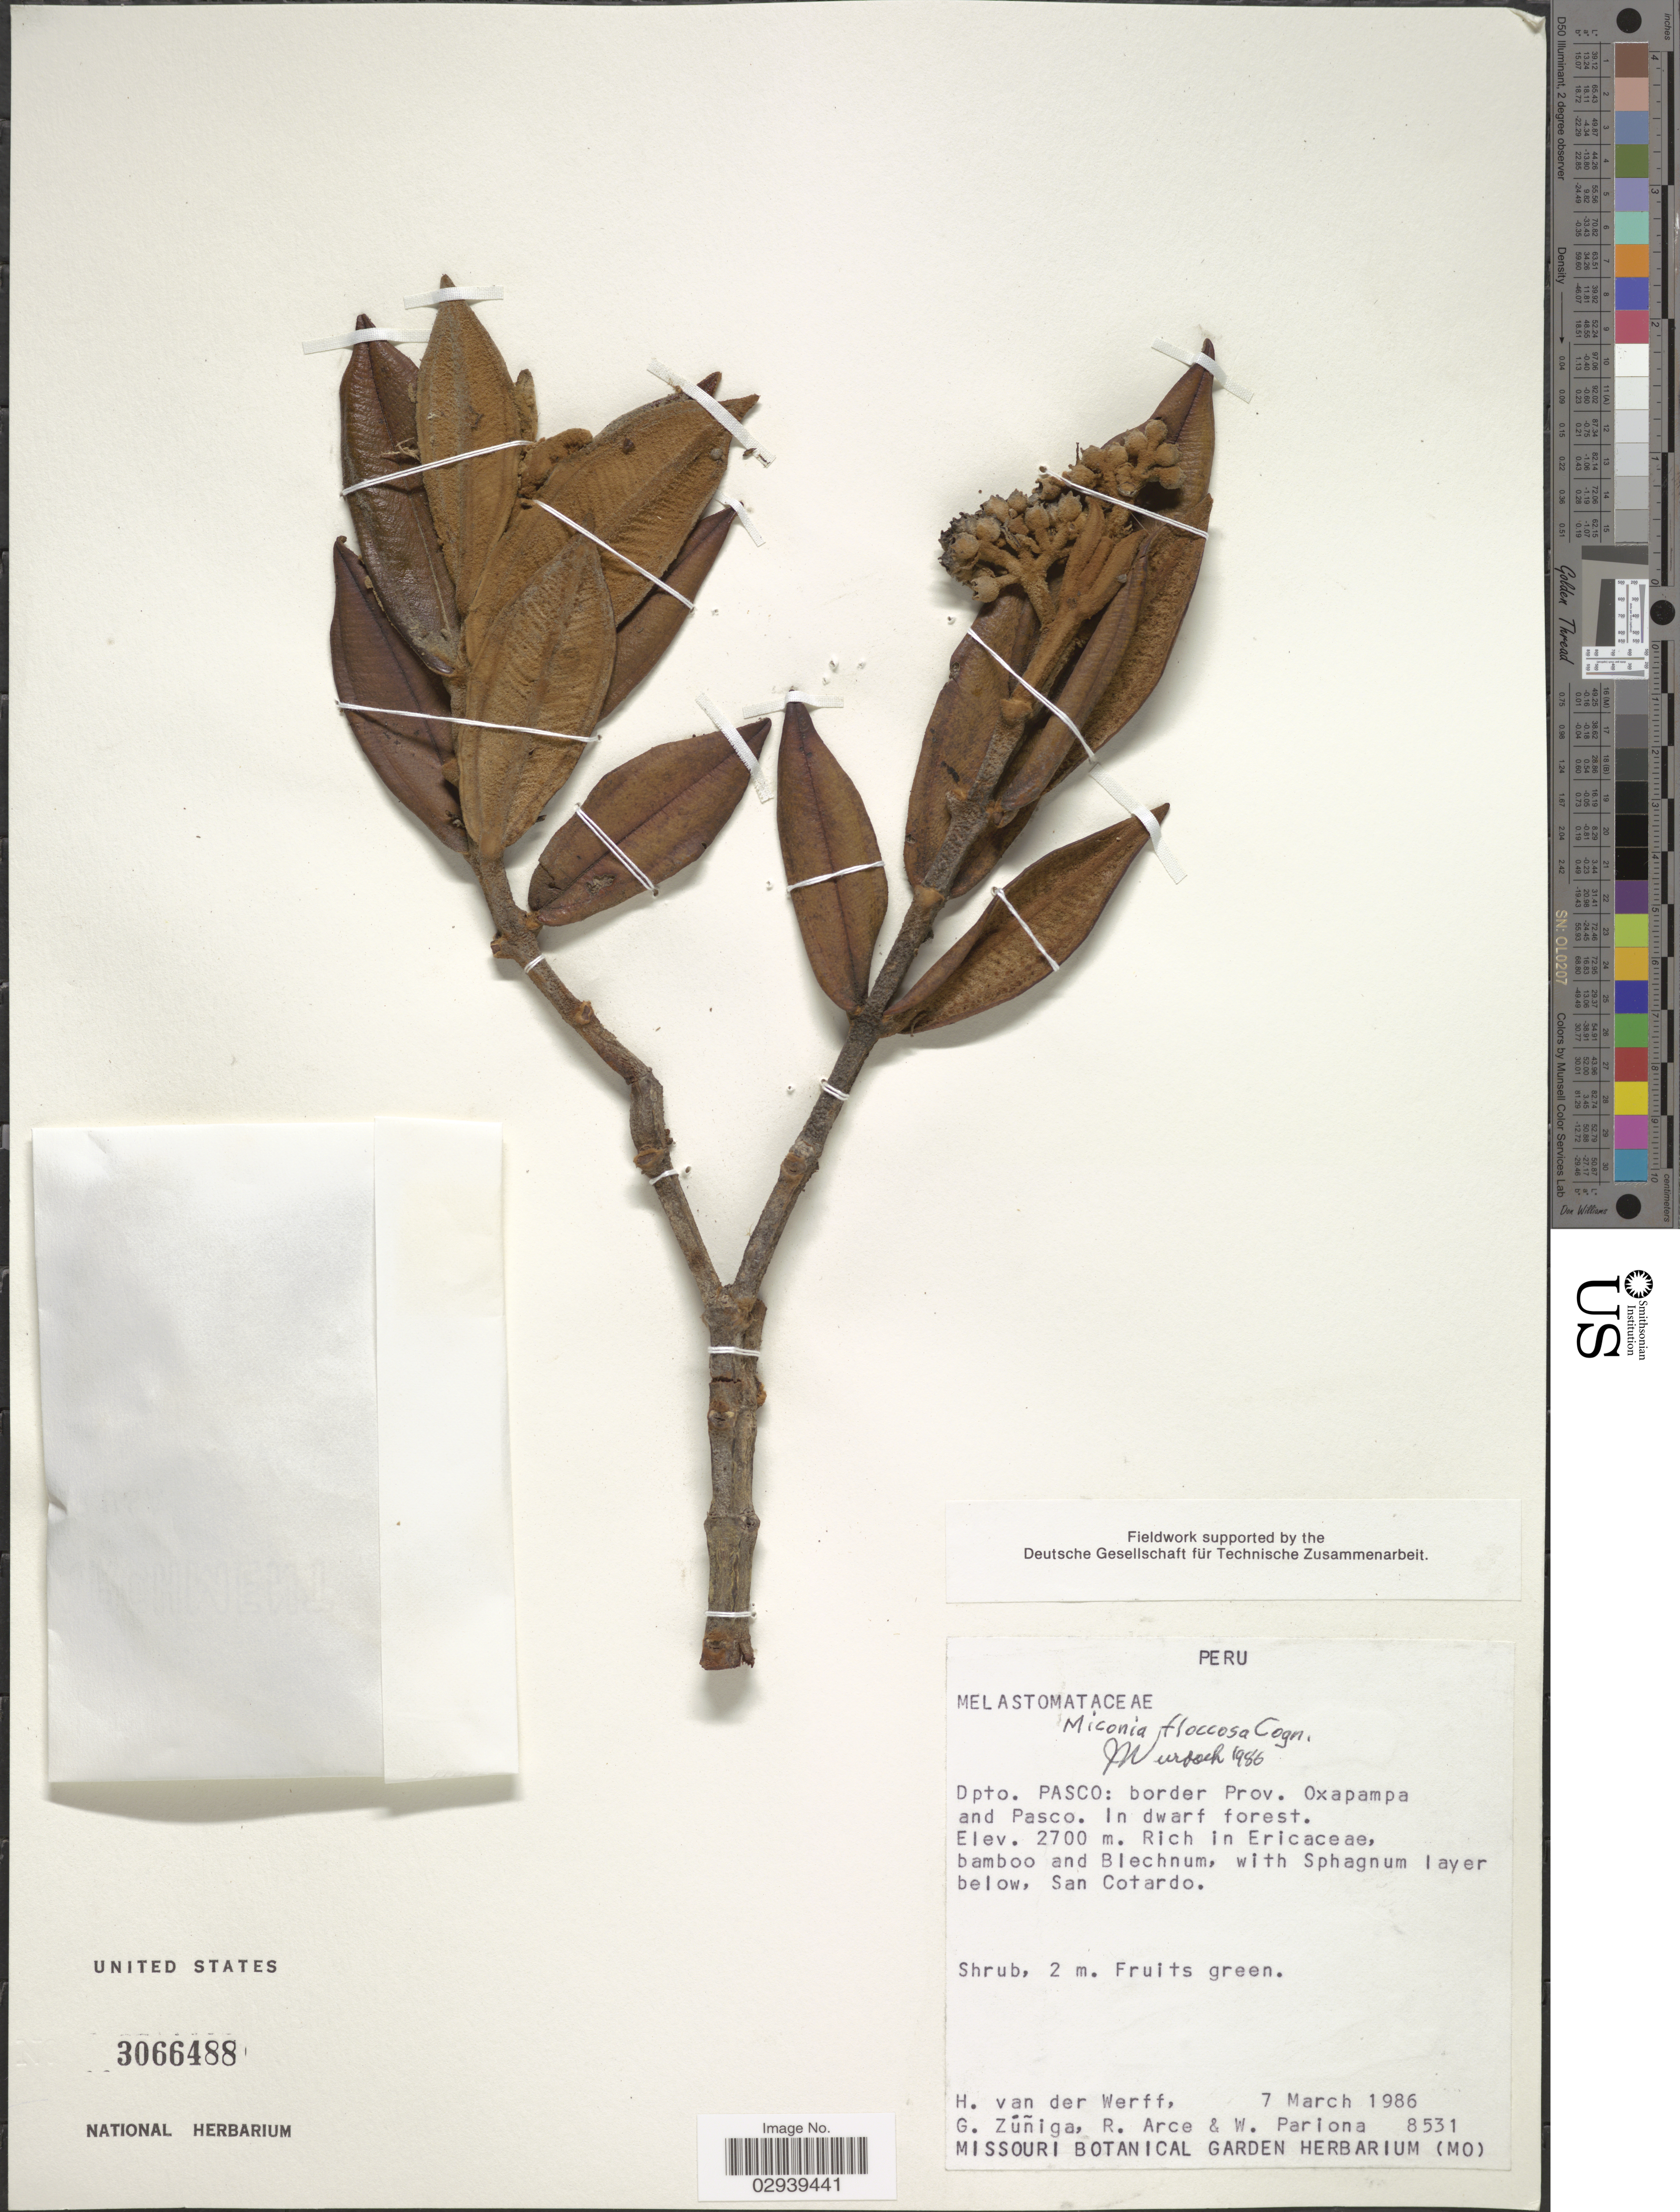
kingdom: Plantae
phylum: Tracheophyta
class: Magnoliopsida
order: Myrtales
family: Melastomataceae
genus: Miconia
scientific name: Miconia floccosa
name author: Cogn.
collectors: H. van der Werff, G. Zuniga, R. Arce & W. Pariona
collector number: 8531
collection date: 1986-03-07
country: Peru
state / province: Pasco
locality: Dpto. Pasco: border Prov. Oxapampa and Pasco, San Cotardo.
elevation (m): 2700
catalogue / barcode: US 3066488